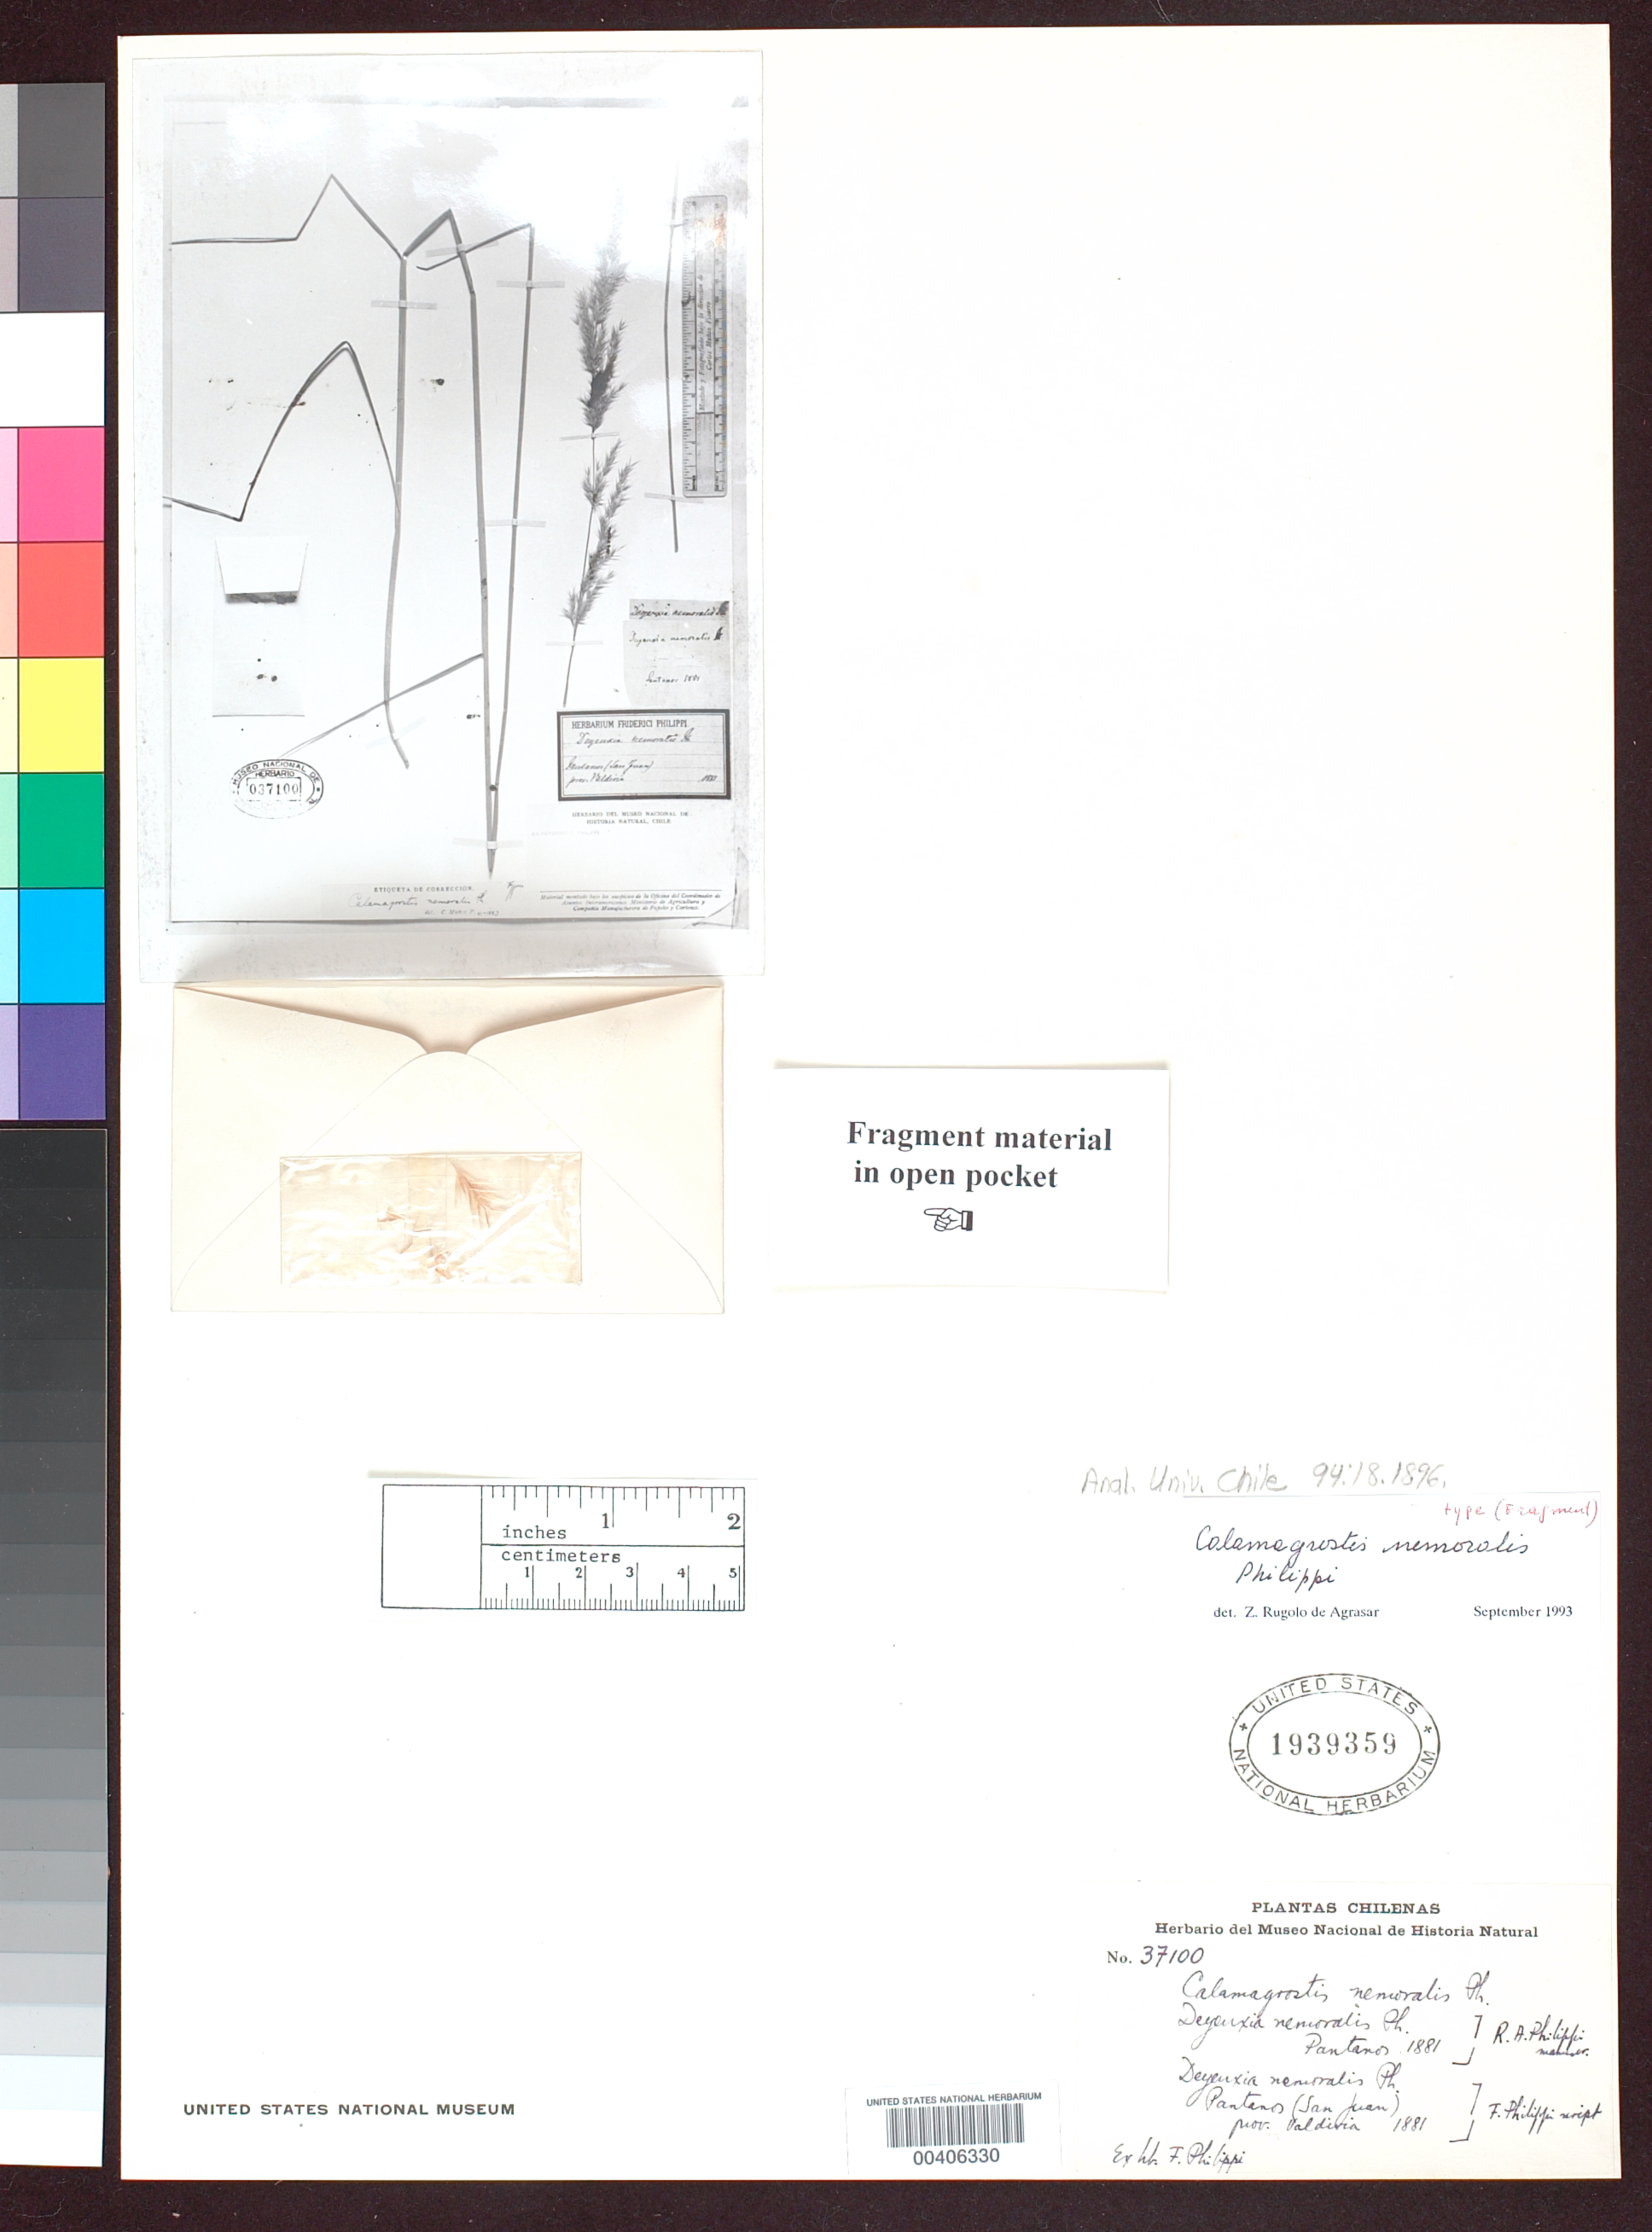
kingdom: Plantae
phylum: Tracheophyta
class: Liliopsida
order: Poales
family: Poaceae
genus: Calamagrostis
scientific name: Calamagrostis nemoralis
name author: Phil.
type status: Type Fragment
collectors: R. A. Philippi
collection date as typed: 1881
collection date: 1881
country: Chile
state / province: Los Ríos (XIV)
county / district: Valdivia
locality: Pantanos (San Juan).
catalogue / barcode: US 1939359